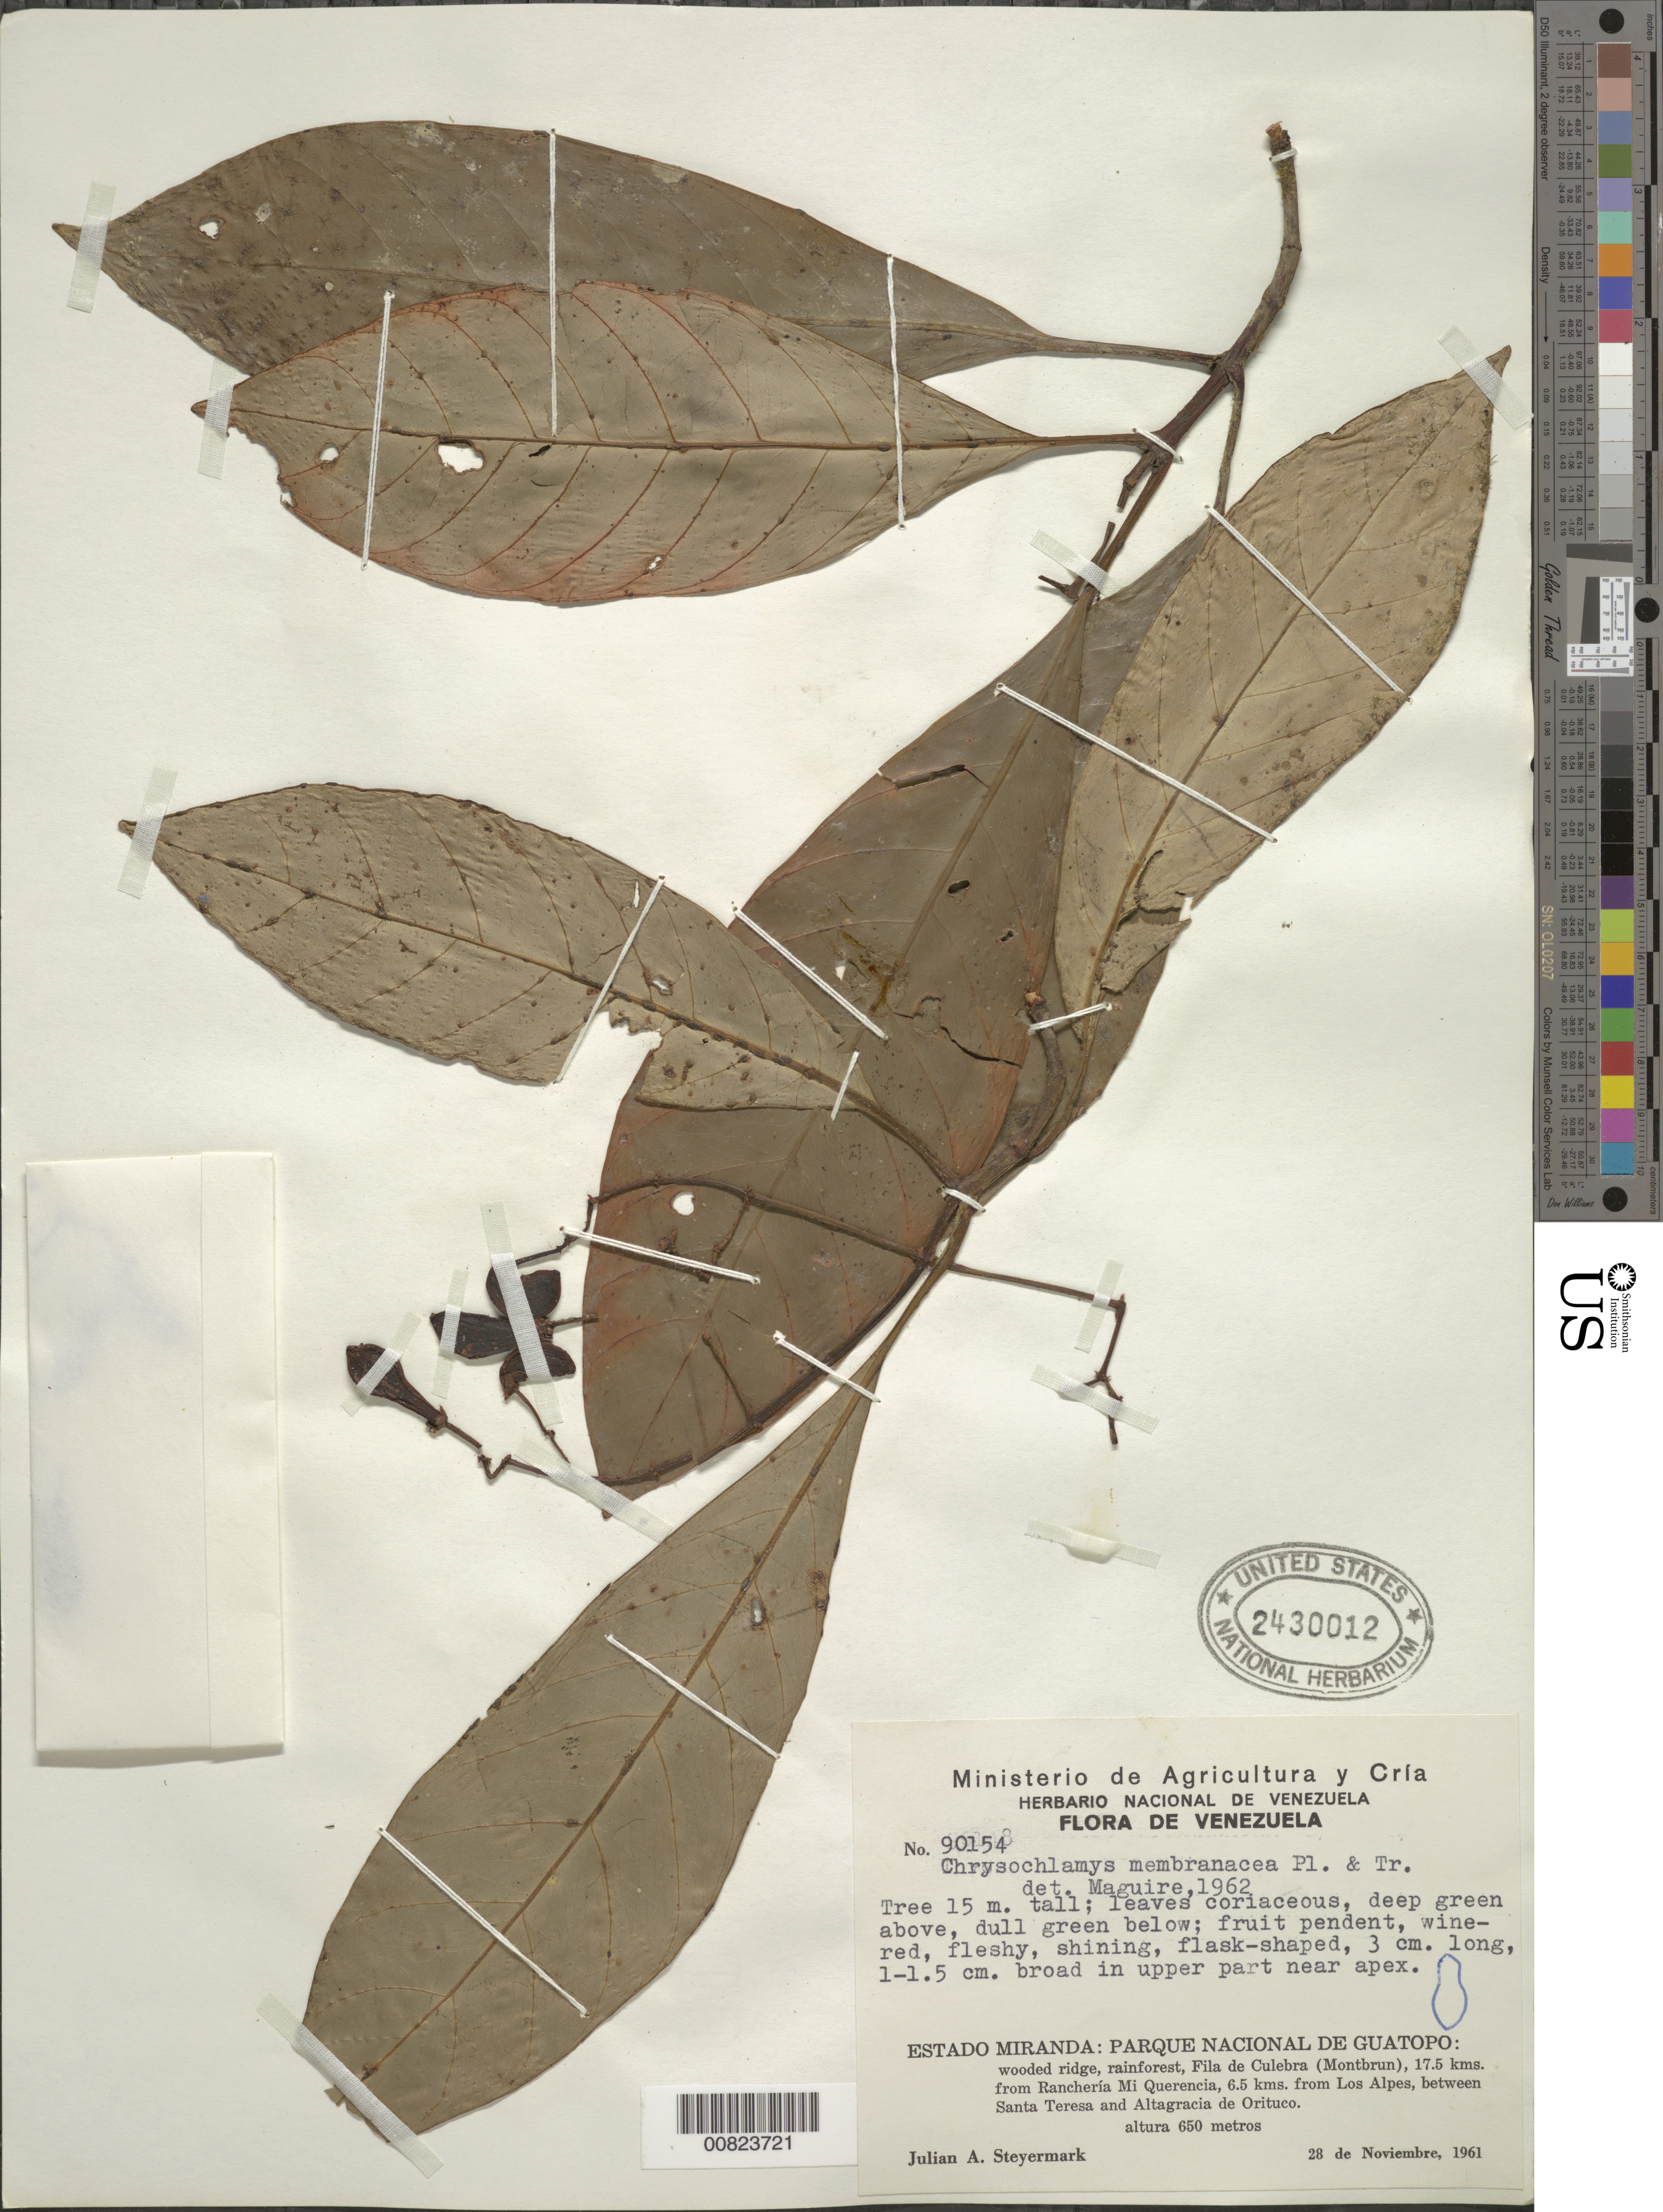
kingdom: Plantae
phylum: Tracheophyta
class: Magnoliopsida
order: Malpighiales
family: Clusiaceae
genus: Chrysochlamys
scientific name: Chrysochlamys membranacea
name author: Planch. & Triana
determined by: Maguire, Bassett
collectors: J. Steyermark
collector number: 90154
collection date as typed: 28-Nov-61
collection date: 1961-11-28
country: Venezuela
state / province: Miranda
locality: Parque Nacional de Guatopo; Fila de Culebra (Montbrun), 17.5 km from Rancheria Mi Querencia, 6.5 km from Los Alpes, between Santa Teresa and Altagracia de Orituco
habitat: Wooded ridge, rainforest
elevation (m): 650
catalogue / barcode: US 2430012